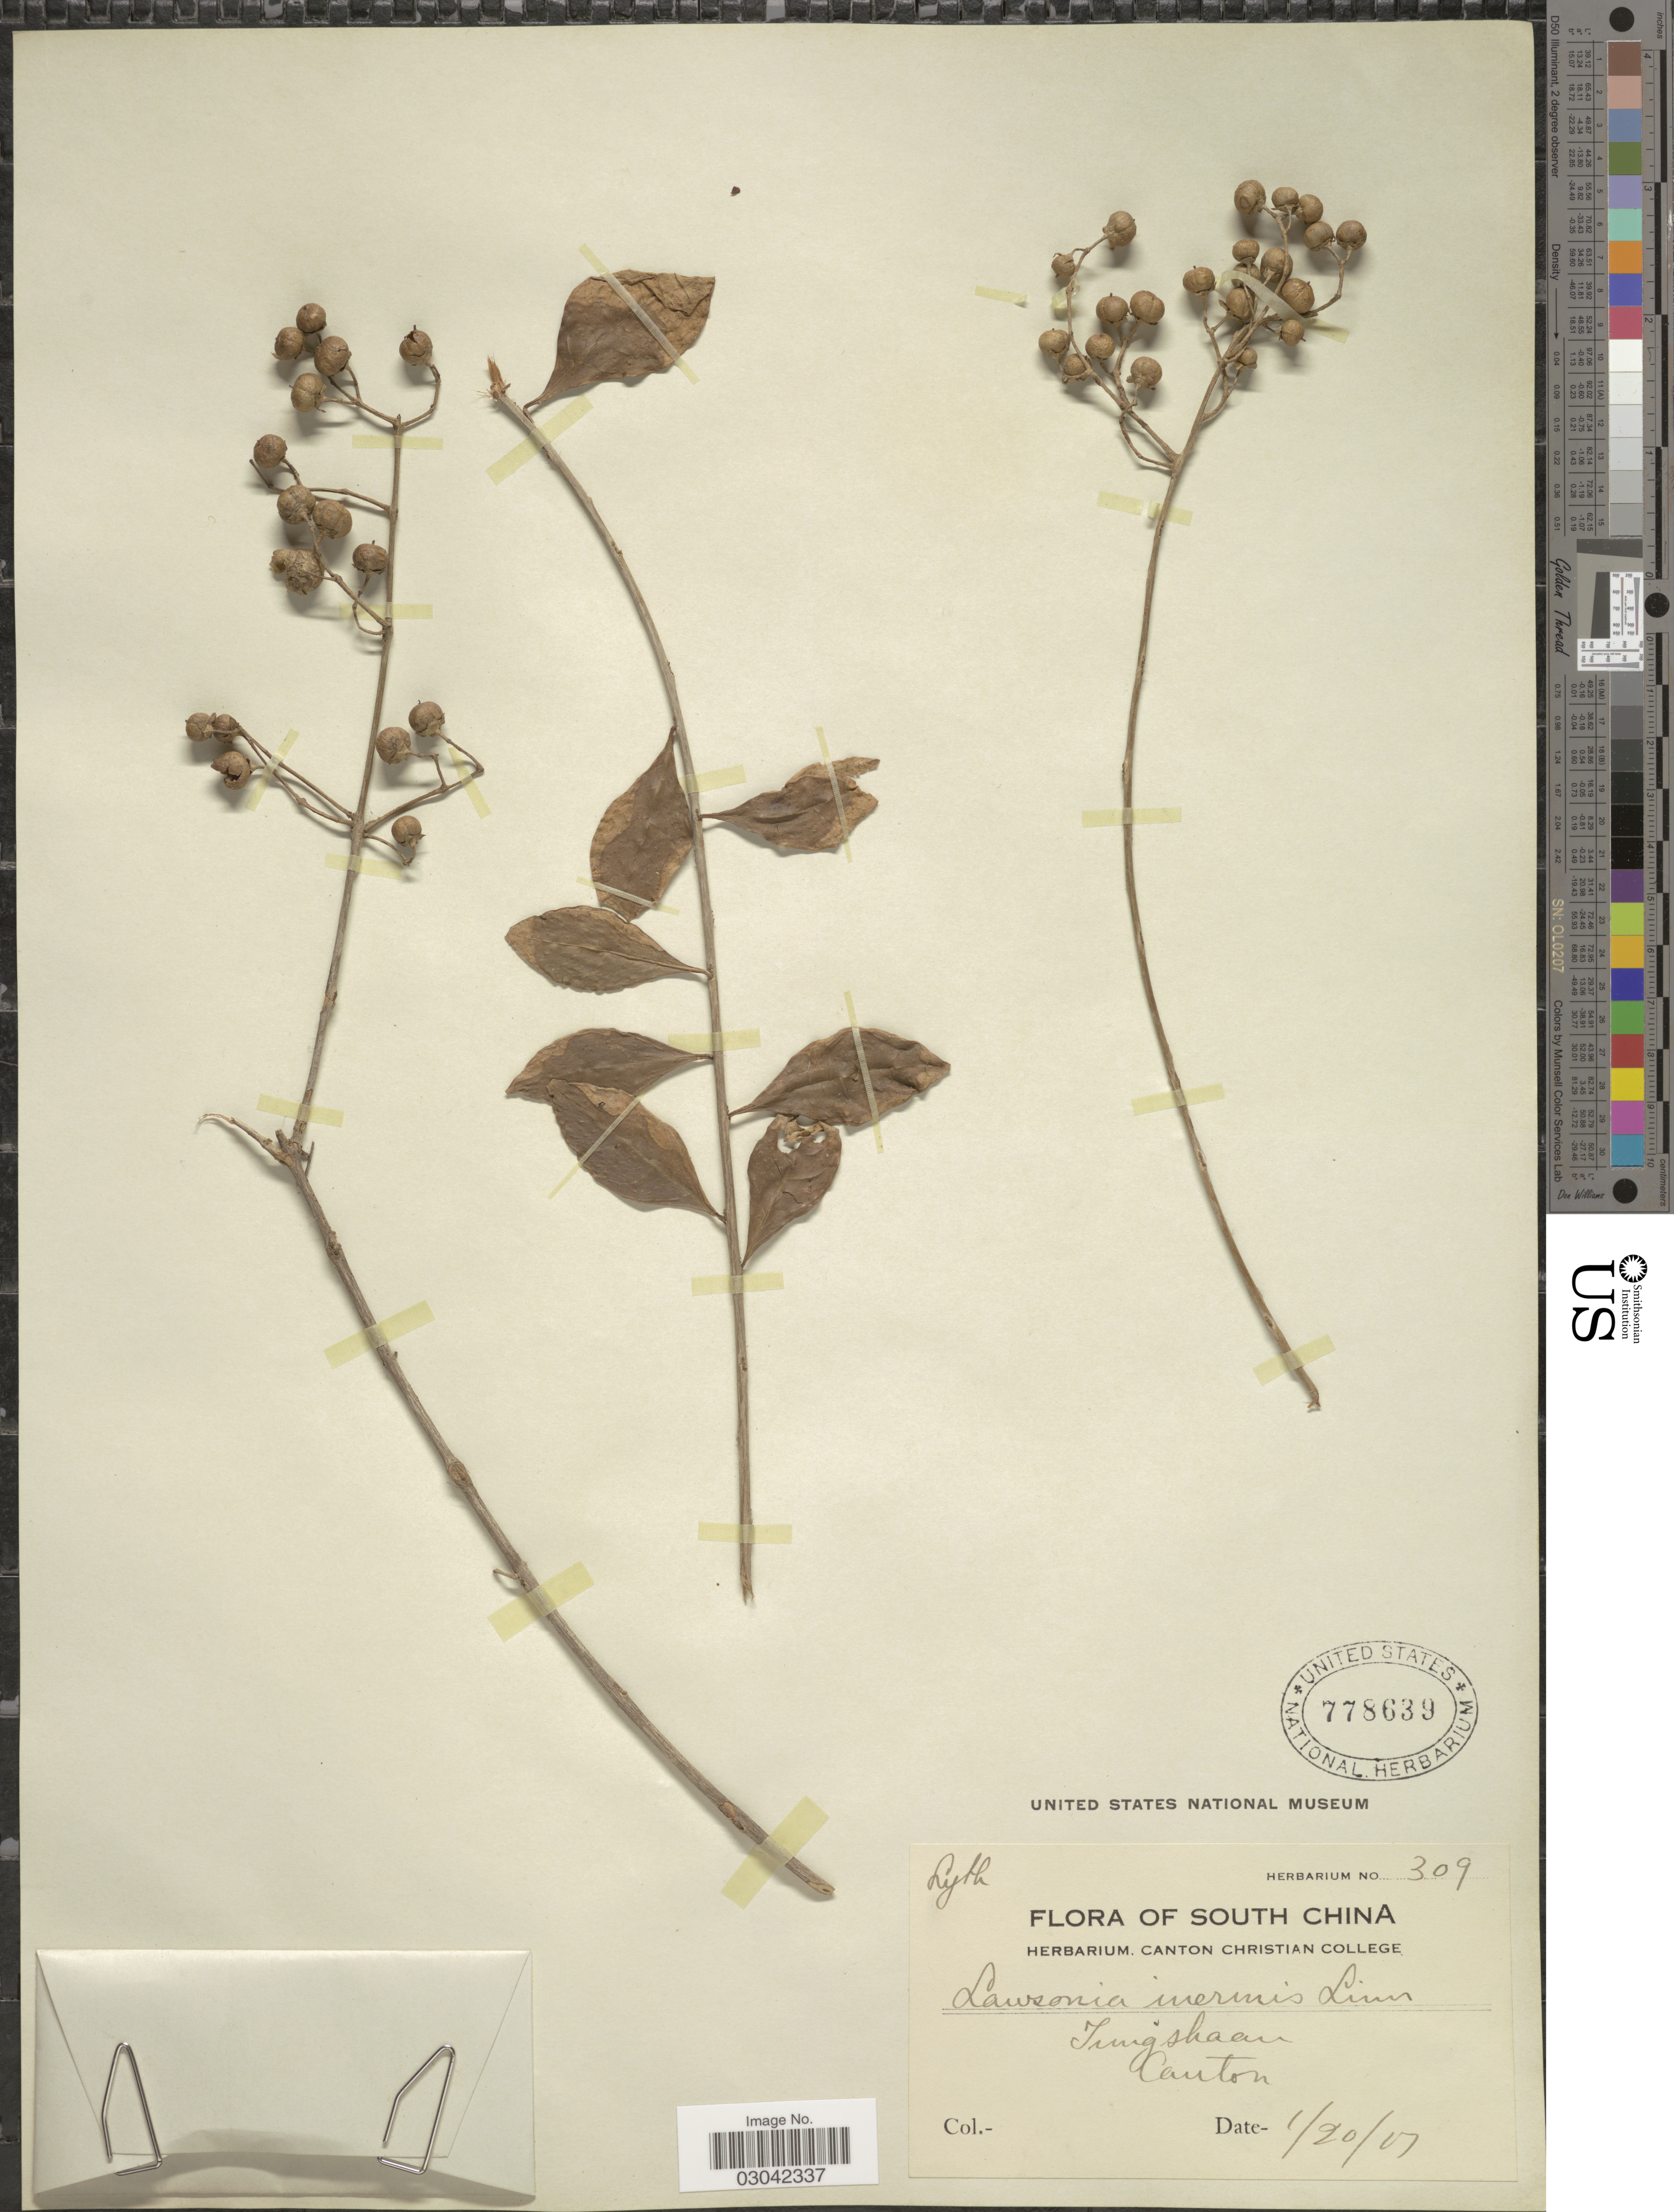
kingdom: Plantae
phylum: Tracheophyta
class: Magnoliopsida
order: Myrtales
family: Lythraceae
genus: Lawsonia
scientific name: Lawsonia inermis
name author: L.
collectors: ex herb. Canton Christian College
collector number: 309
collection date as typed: Transcribed d/m/y: 20/1/17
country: China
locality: South China. Tung Shaan. Canton.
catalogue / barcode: US 778639